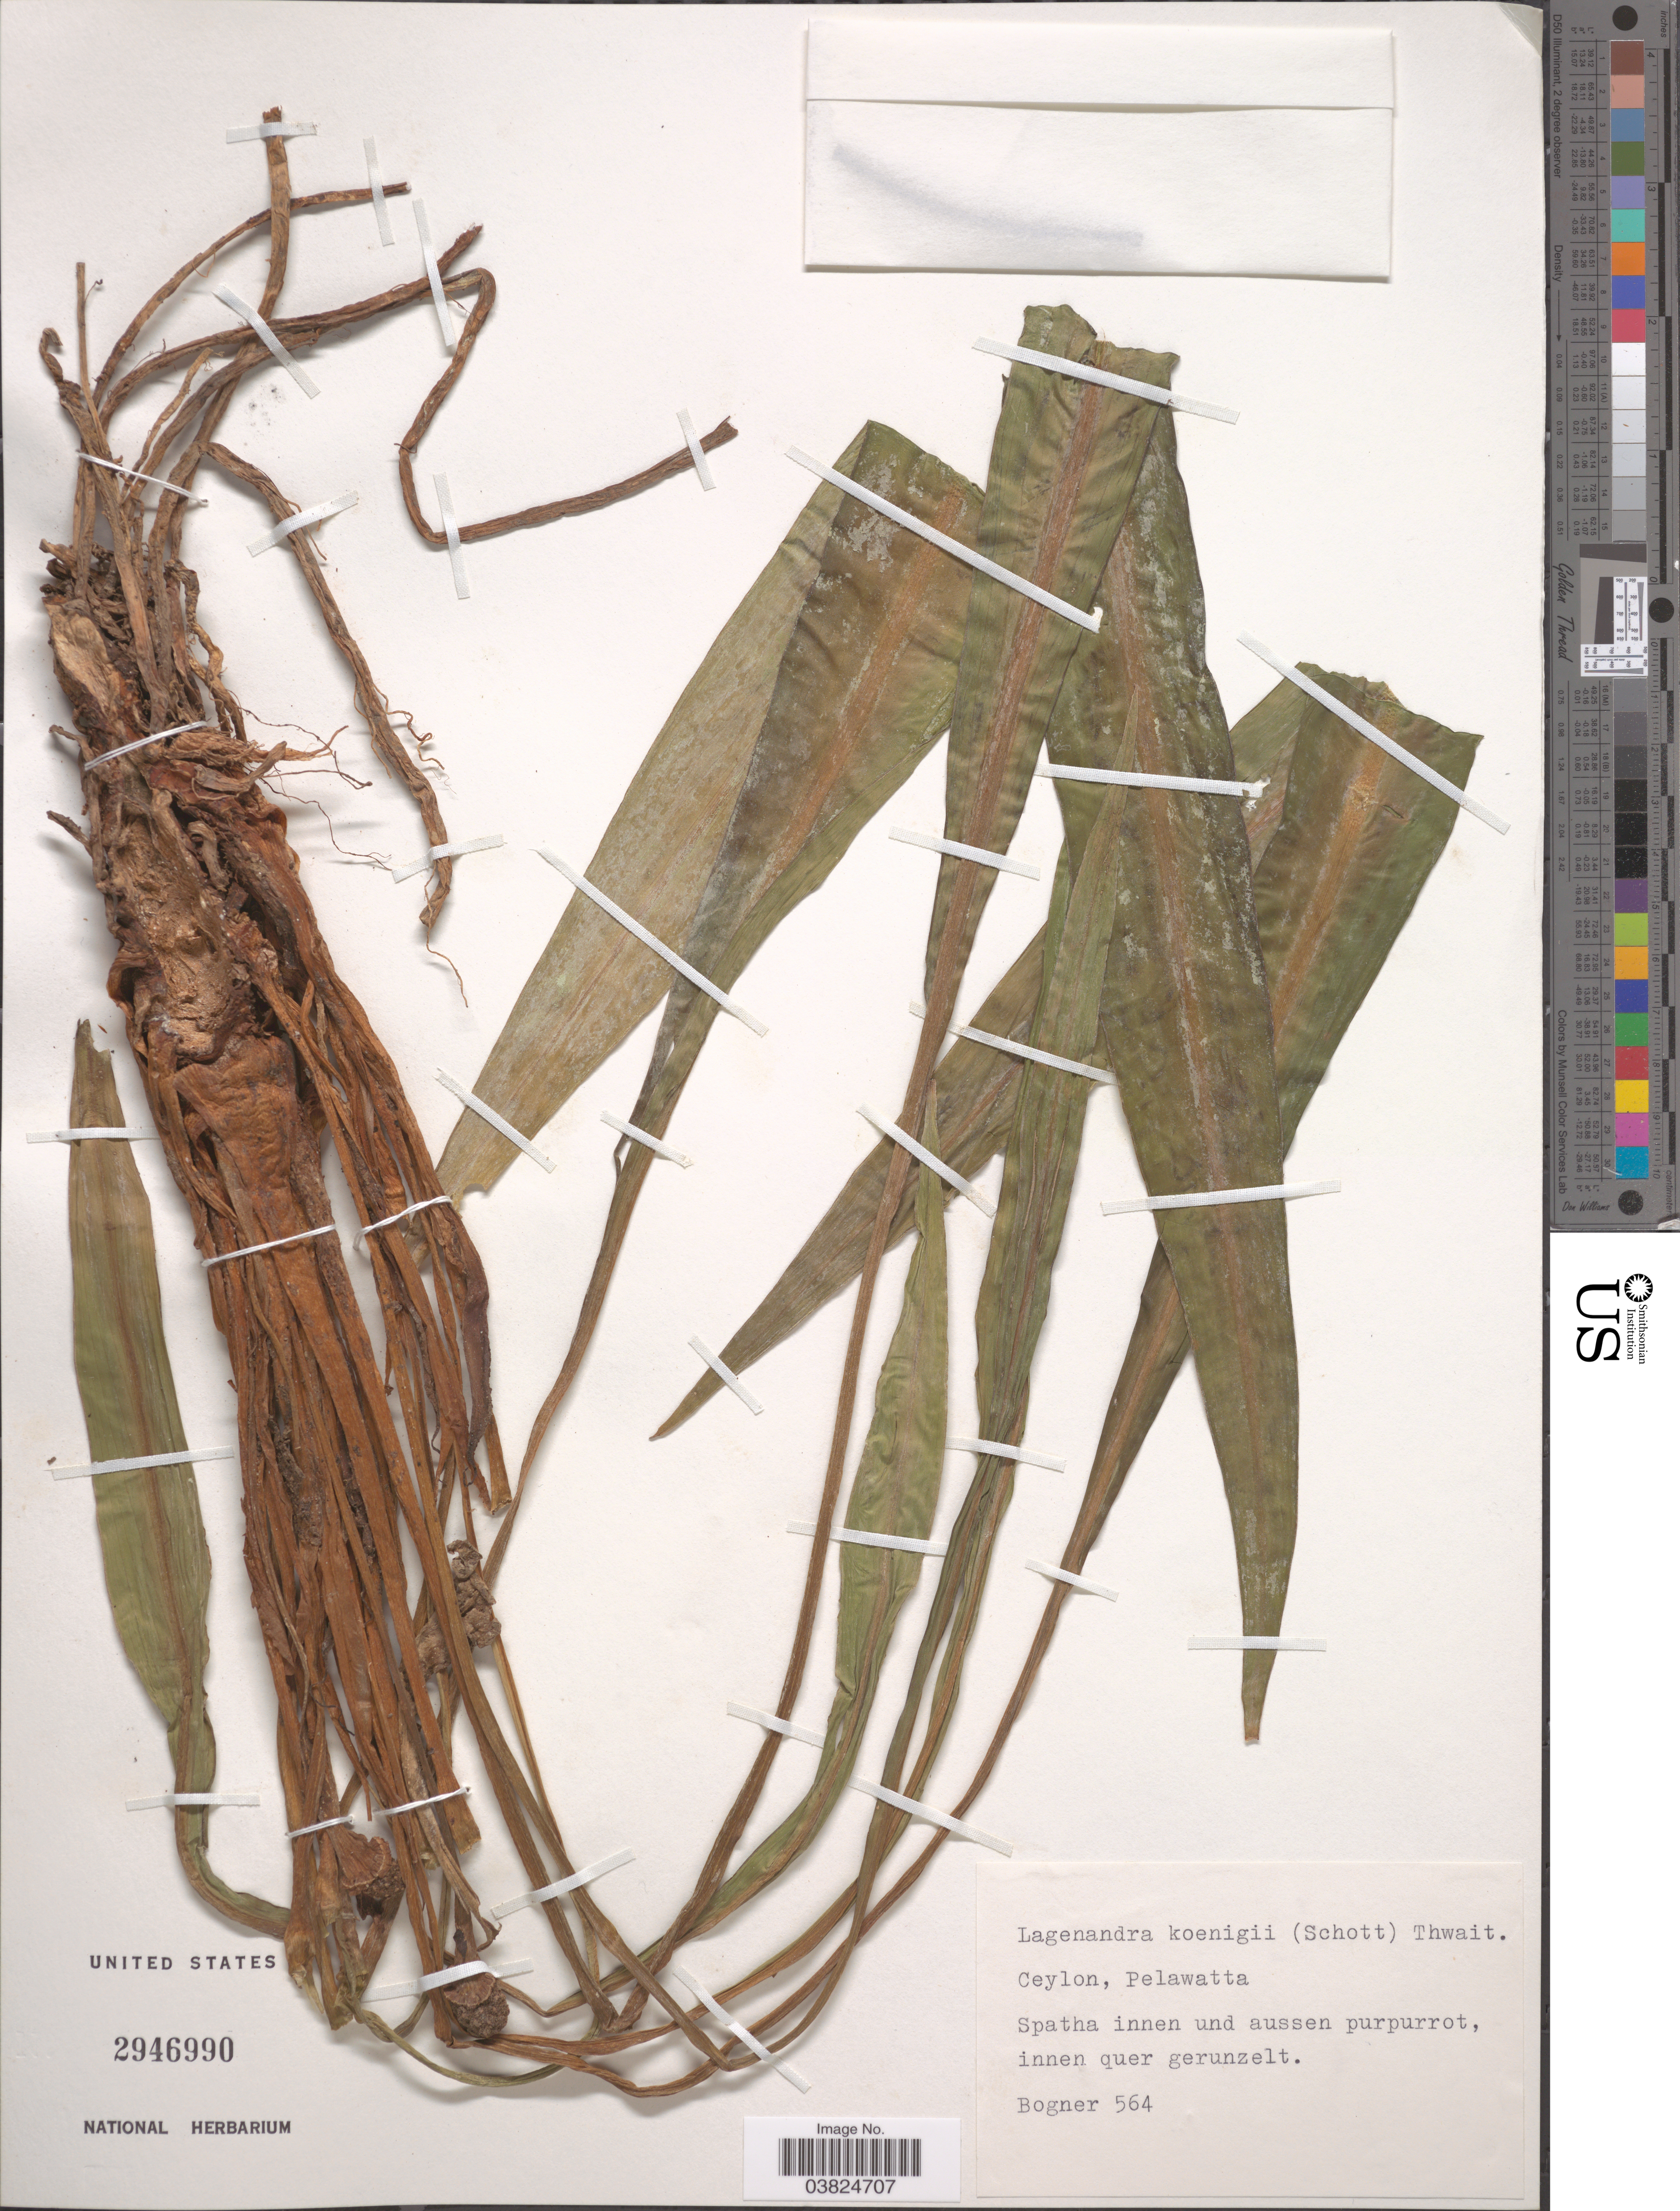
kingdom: Plantae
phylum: Tracheophyta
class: Liliopsida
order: Alismatales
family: Araceae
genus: Lagenandra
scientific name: Lagenandra koenigii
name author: (Schott) Thwaites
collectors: Bogner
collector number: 564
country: Sri Lanka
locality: Ceylon, Pelawatta.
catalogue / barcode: US 2946990